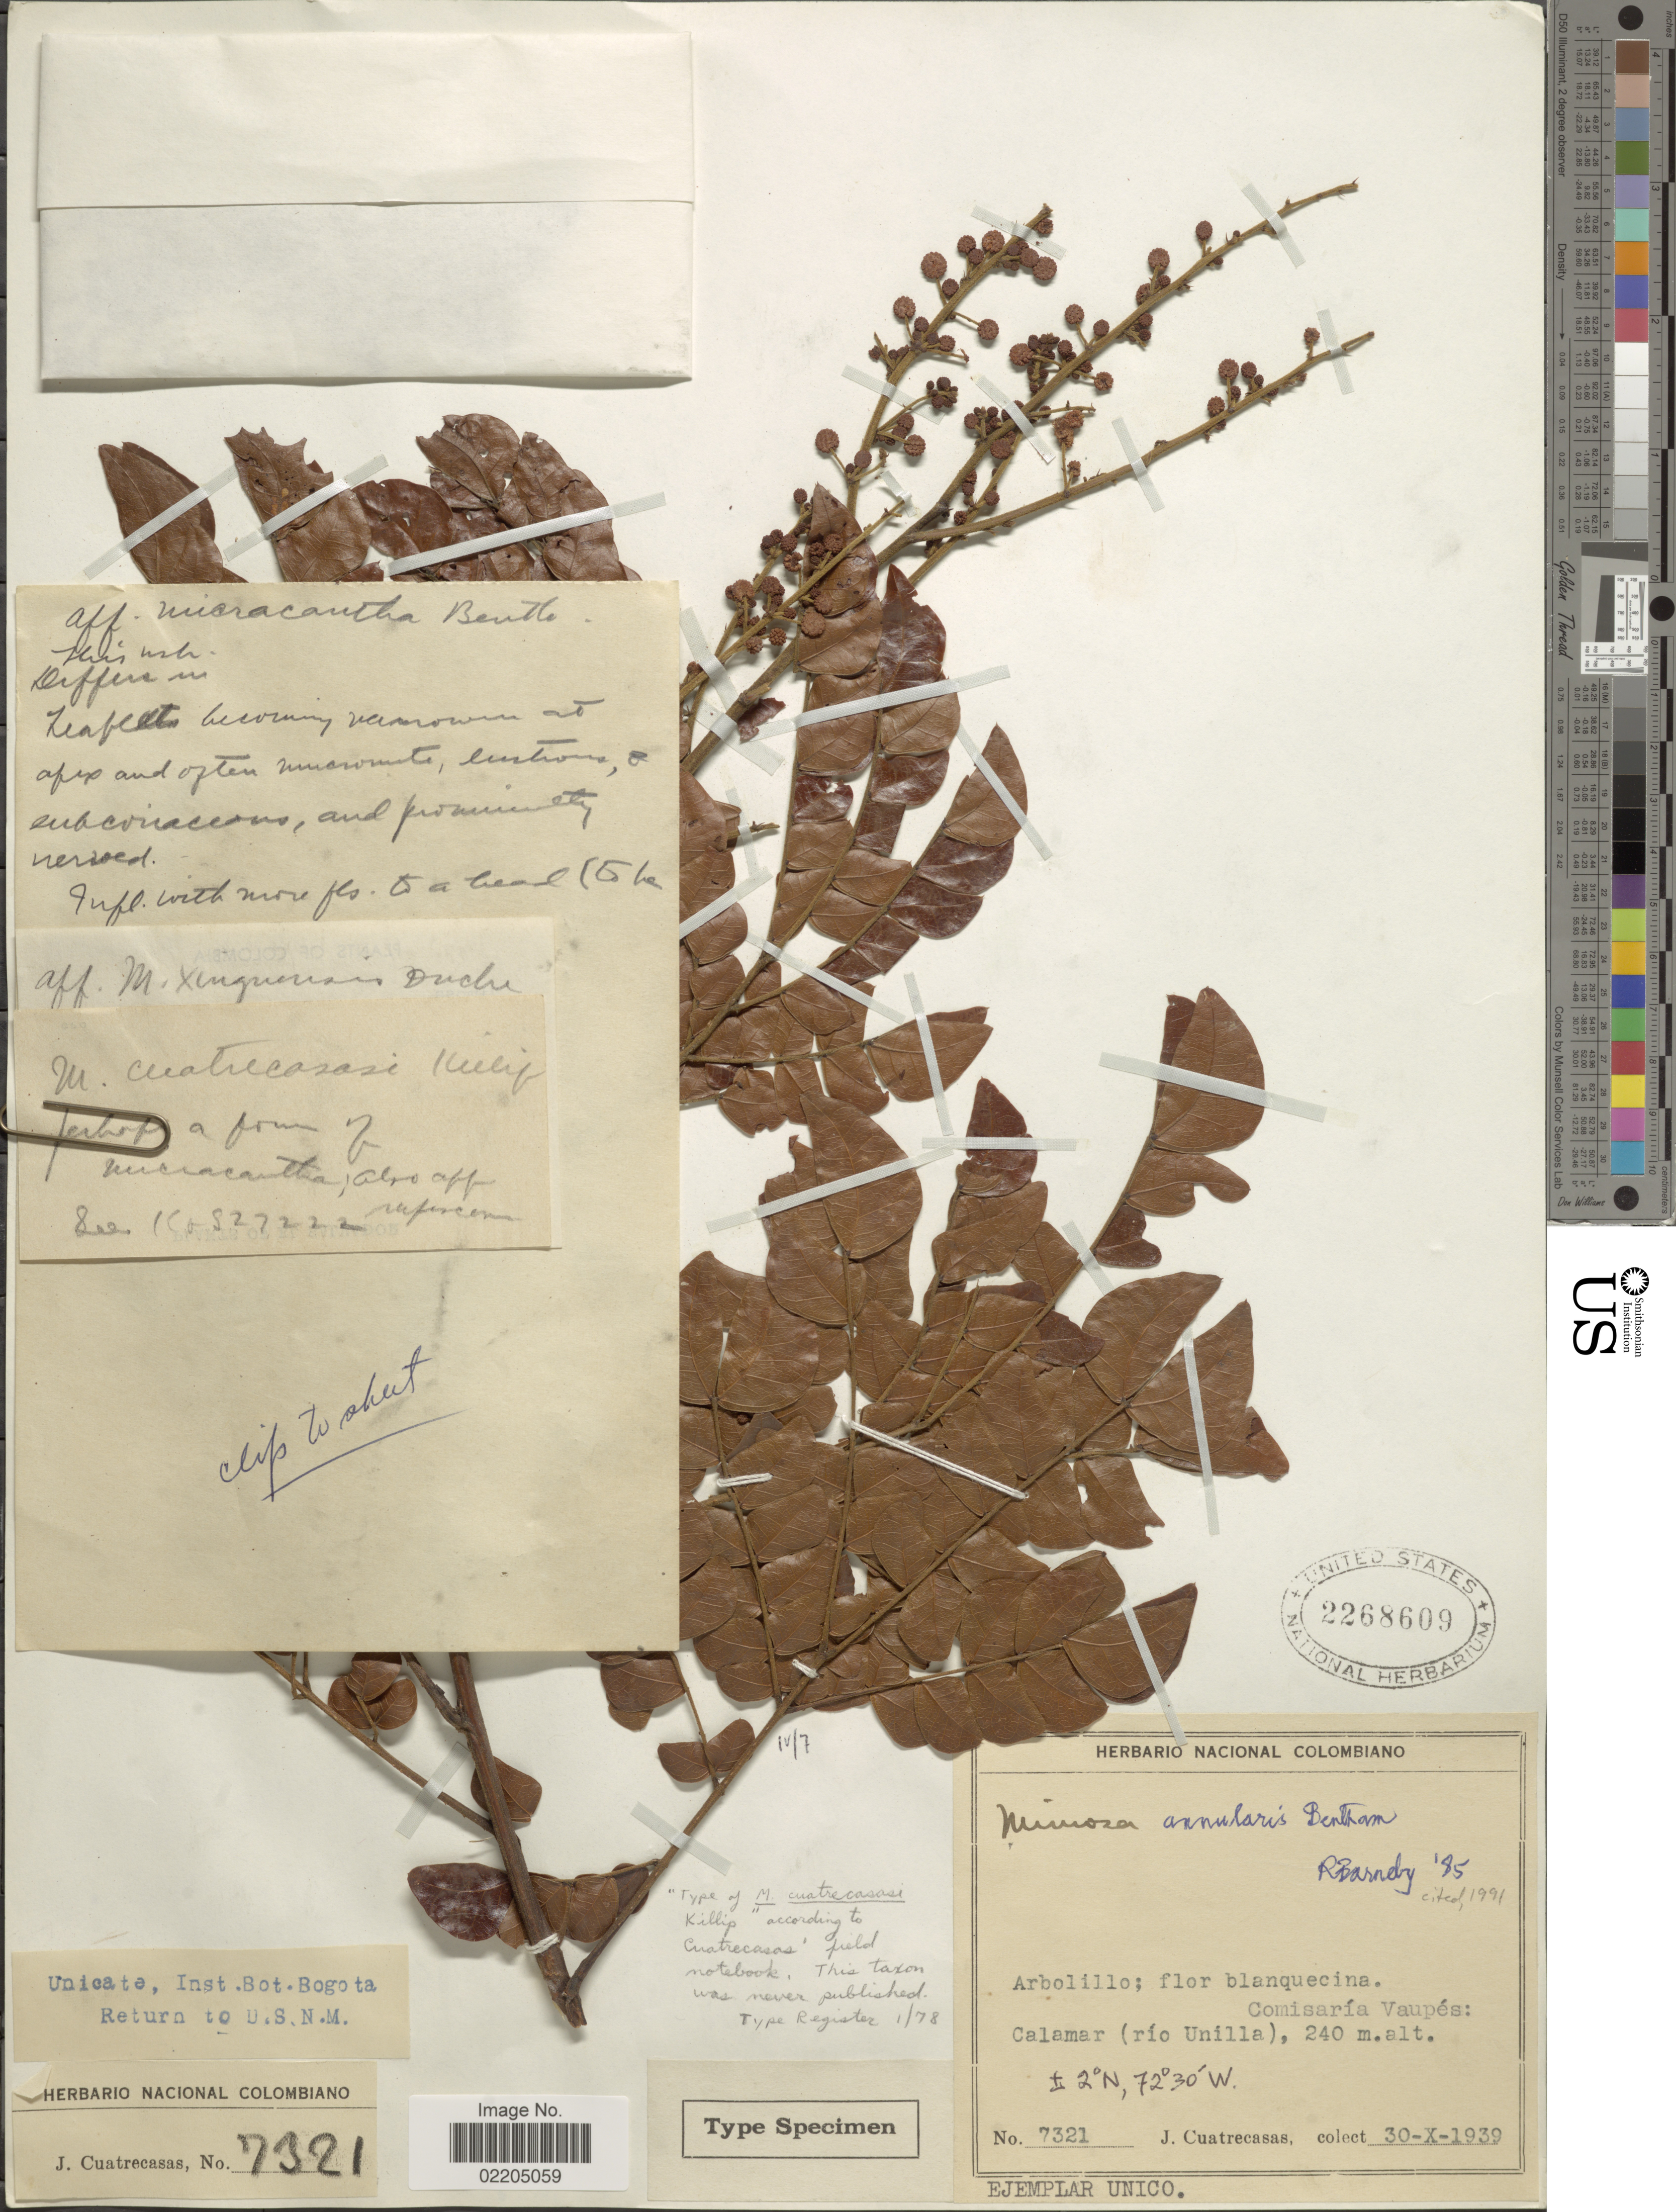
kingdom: Plantae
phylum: Tracheophyta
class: Magnoliopsida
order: Fabales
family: Fabaceae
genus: Mimosa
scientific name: Mimosa annularis var. annularis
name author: Benth.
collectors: J. Cuatrecasas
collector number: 7321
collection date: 1939-10-30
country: Colombia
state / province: Vaupés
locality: Calamar (rio Unilla)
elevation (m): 240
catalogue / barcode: US 2268609